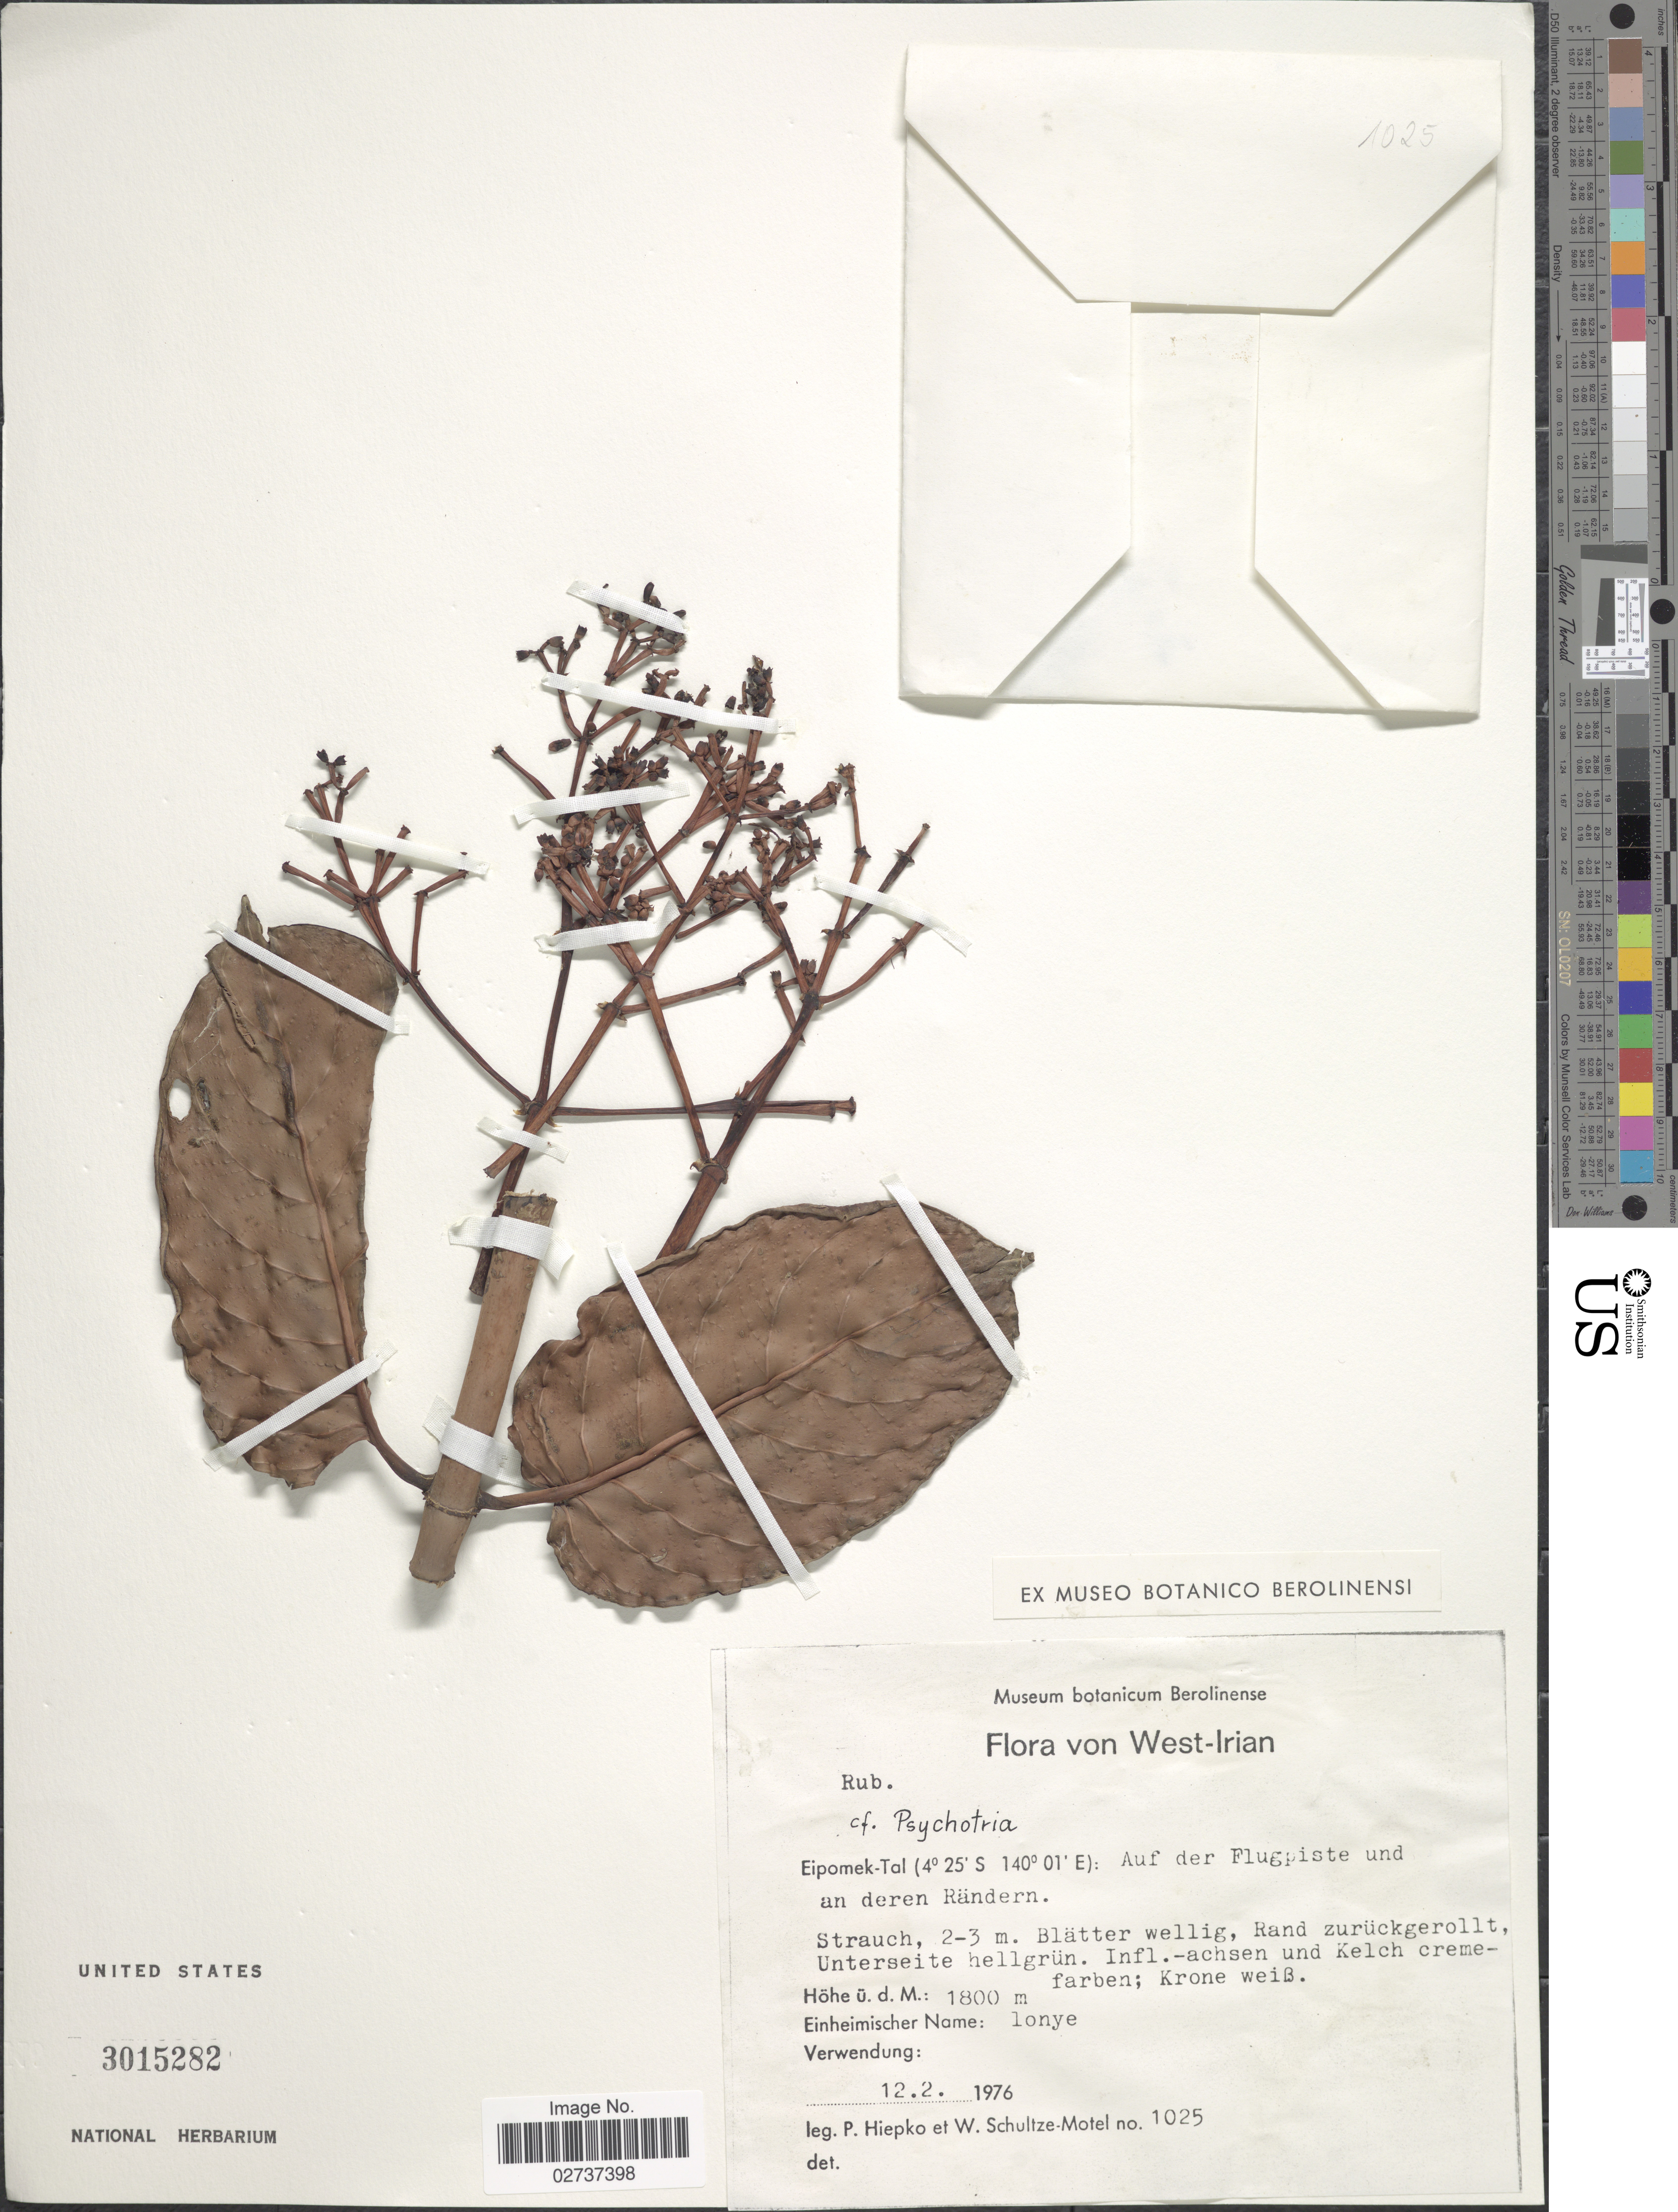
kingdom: Plantae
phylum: Tracheophyta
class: Magnoliopsida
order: Gentianales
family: Rubiaceae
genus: Psychotria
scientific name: Psychotria sp.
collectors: P. H. Hiepko & W. Schultze-Motel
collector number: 1025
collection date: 1976-02-12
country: Indonesia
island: New Guinea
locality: West- Irian Eipomek- Tal: Auf der Flugpiste und an deren Randern.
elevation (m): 1800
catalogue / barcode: US 3015282